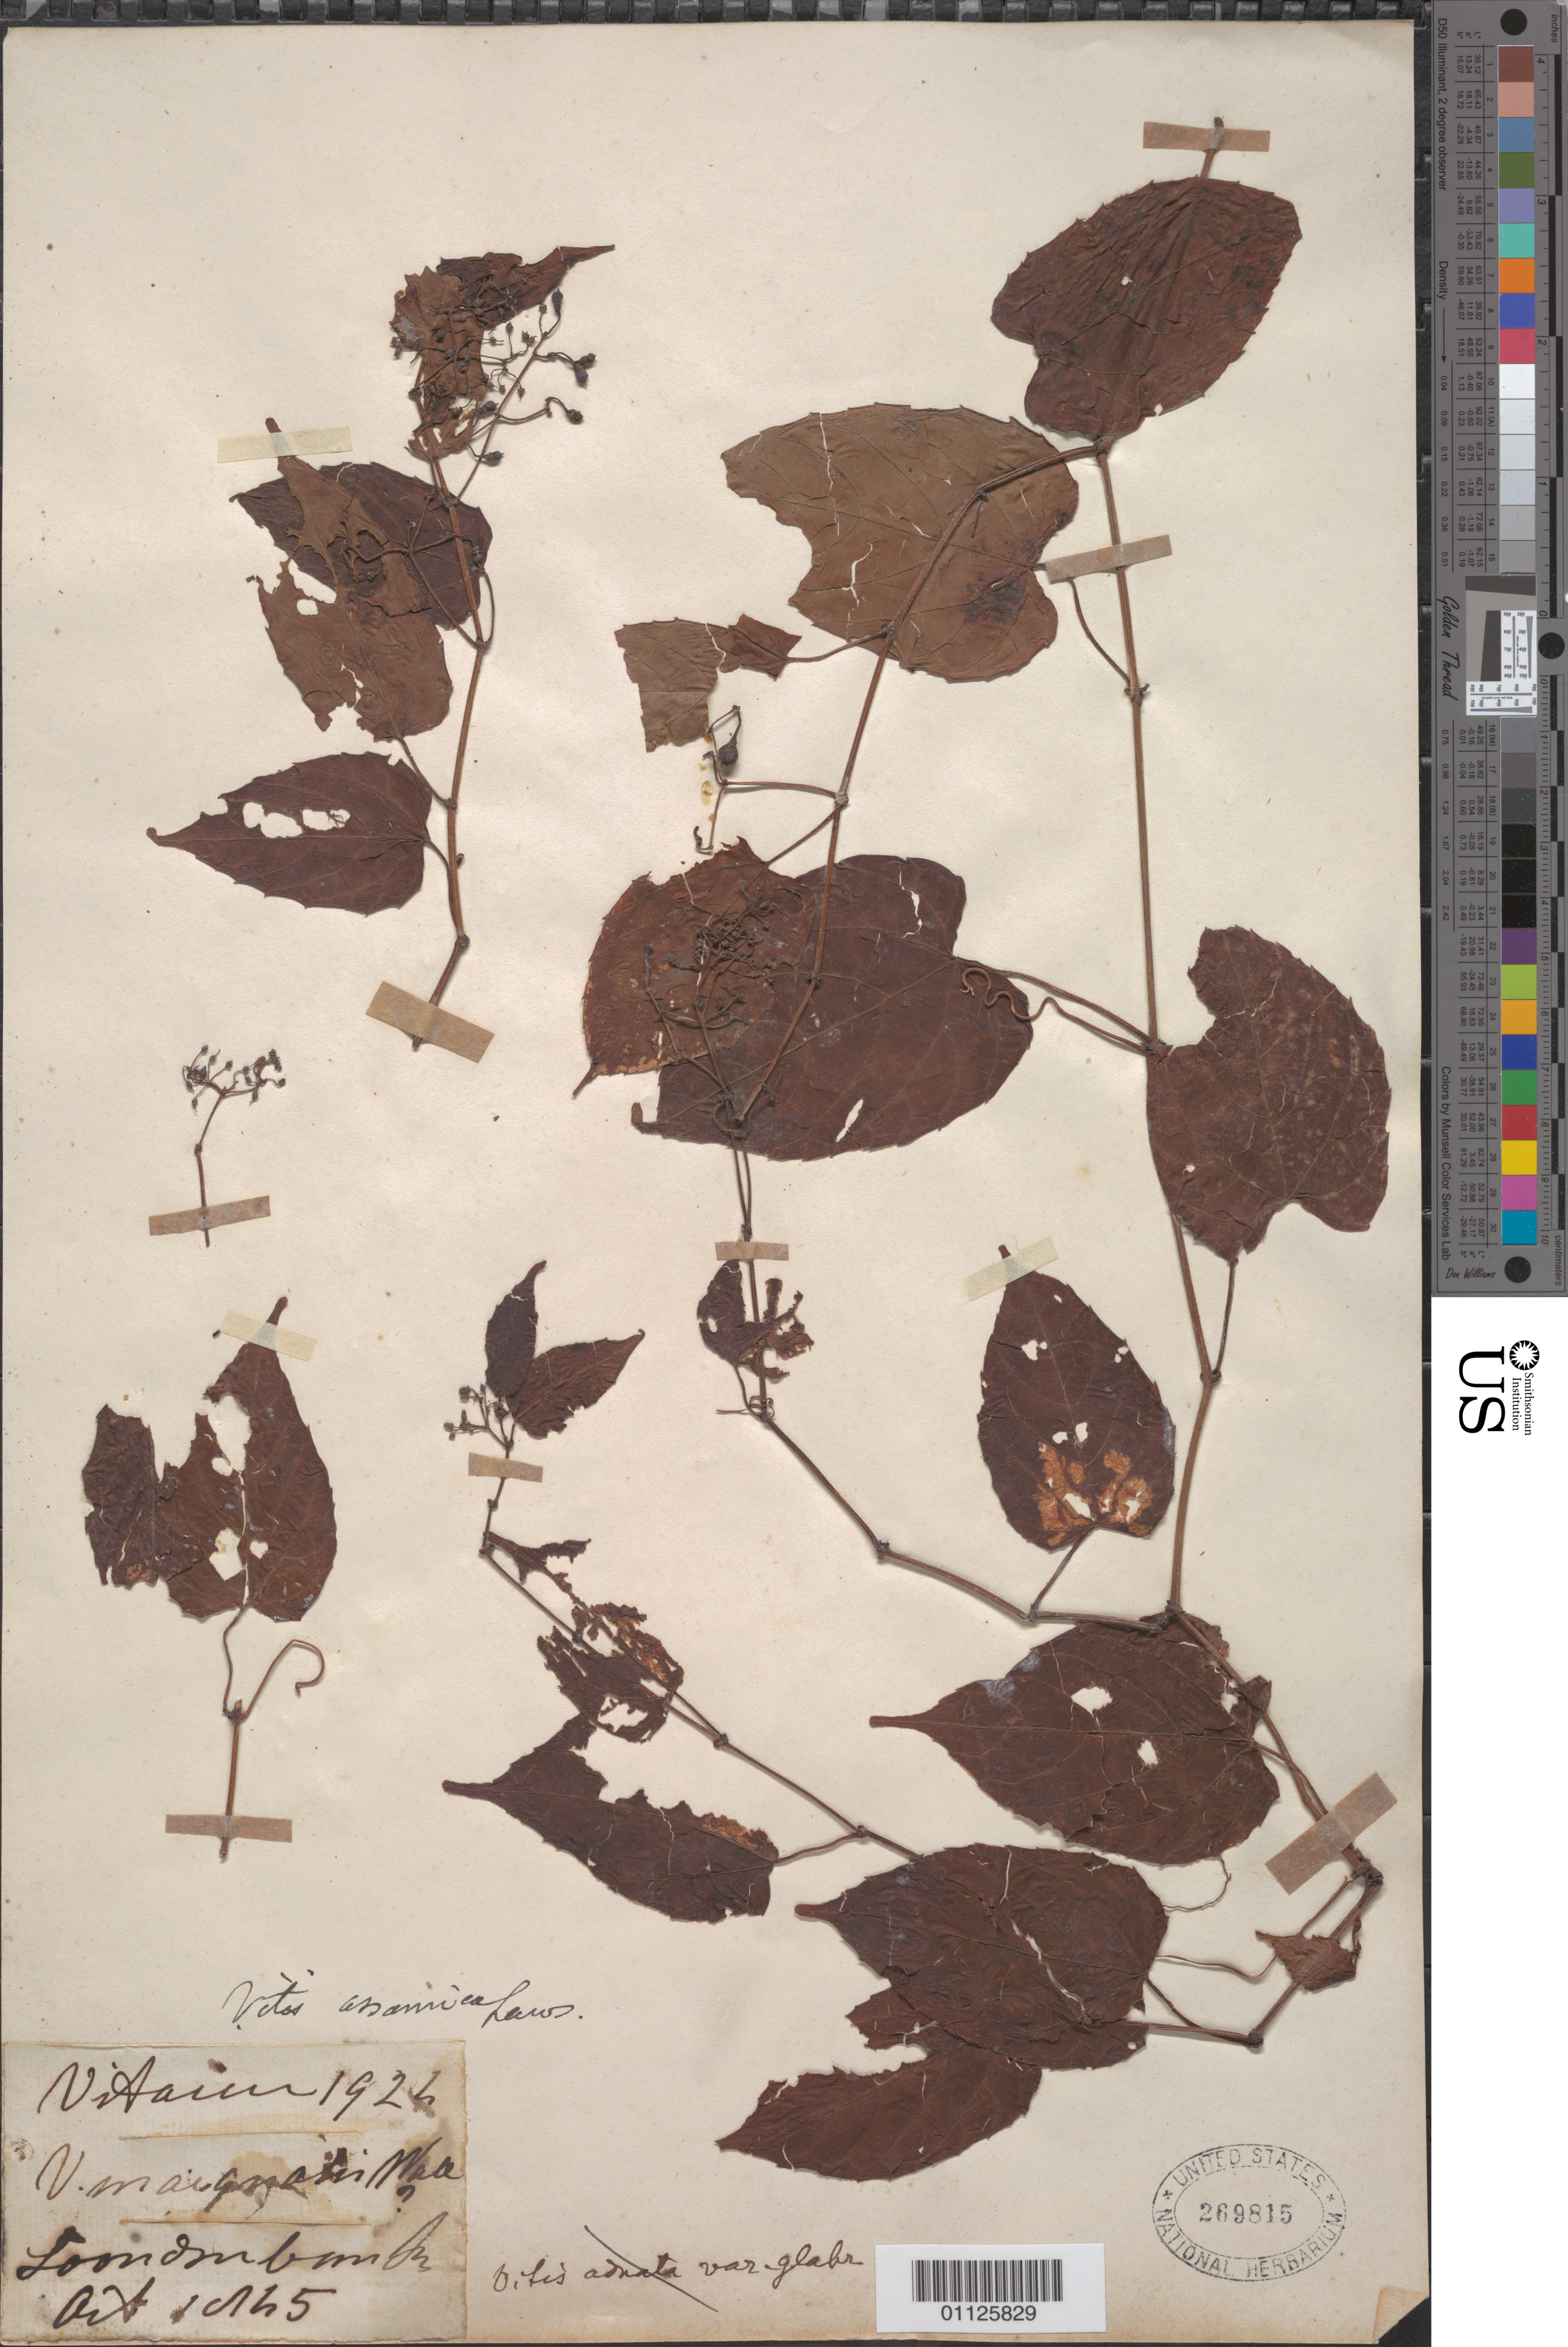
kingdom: Plantae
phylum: Tracheophyta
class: Magnoliopsida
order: Vitales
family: Vitaceae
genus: Cissus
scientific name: Cissus assamica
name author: (M.A. Lawson) Craib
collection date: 1926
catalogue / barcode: US 269815